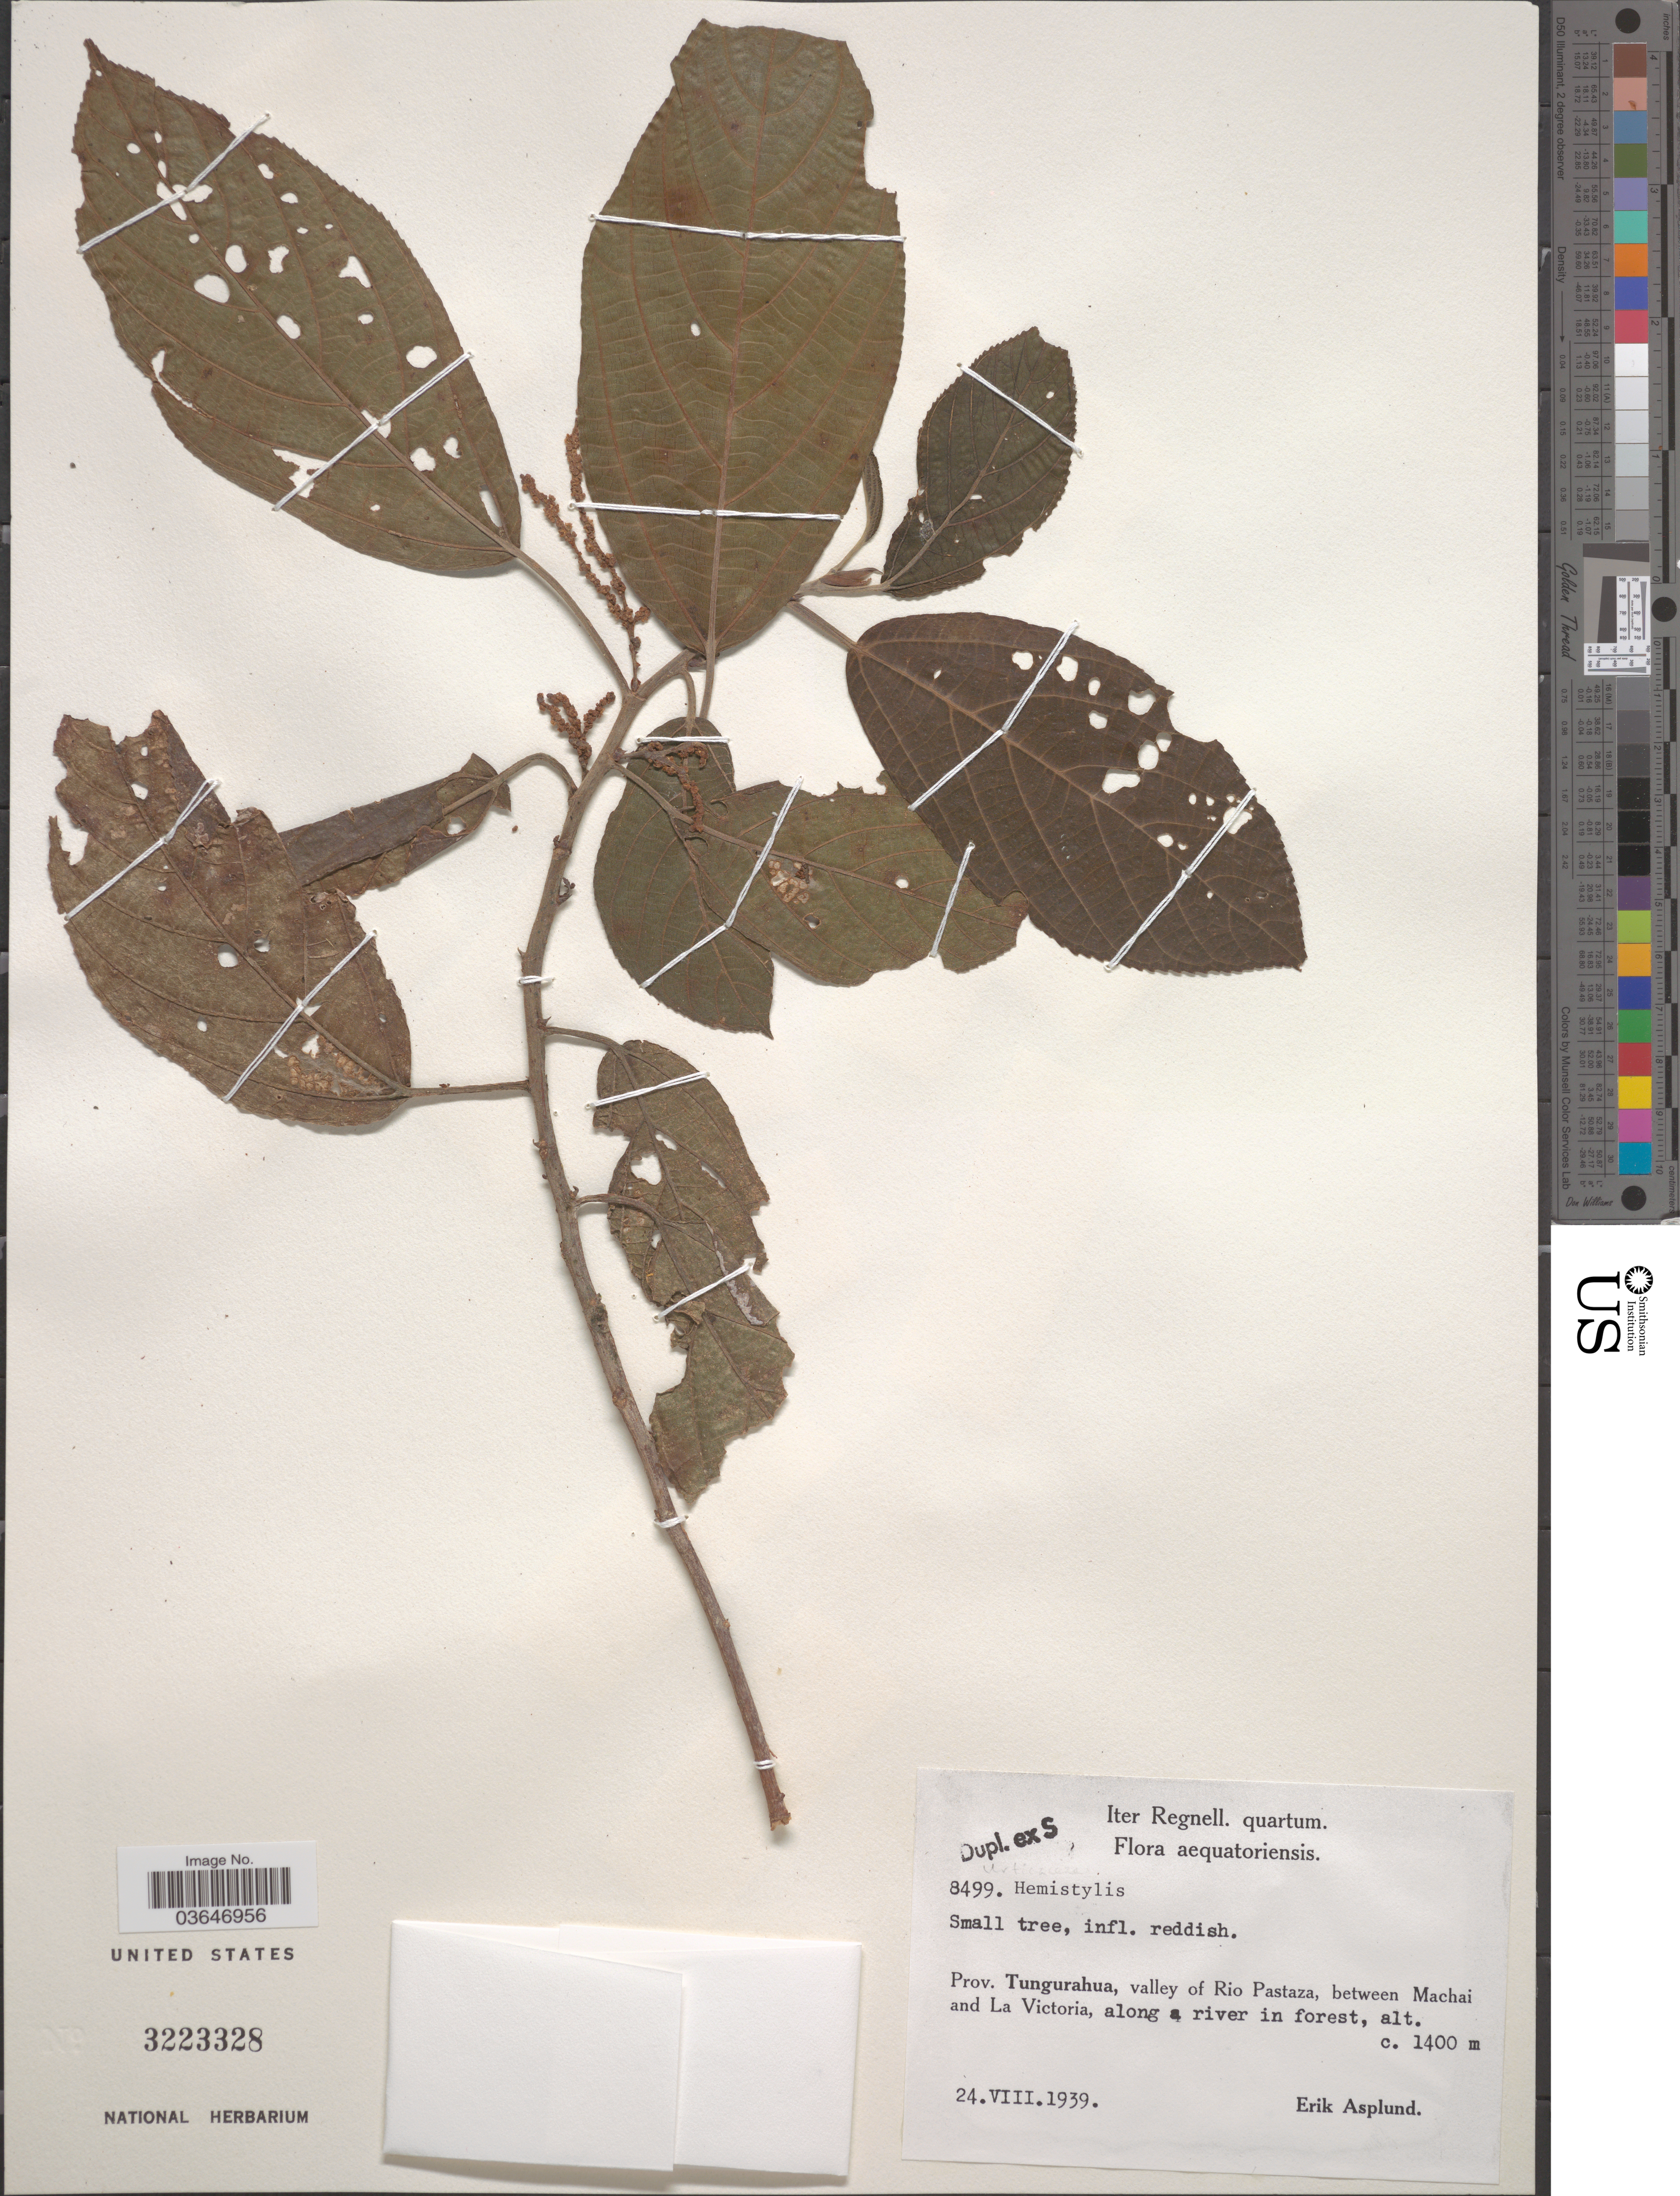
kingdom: Plantae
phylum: Tracheophyta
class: Magnoliopsida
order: Rosales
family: Urticaceae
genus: Hemistylus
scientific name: Hemistylus sp.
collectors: E. Asplund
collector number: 8499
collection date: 1939-08-24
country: Ecuador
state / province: Tungurahua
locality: Valley of Rio Pastaza, between Machai and La Victoria, along a river in forest.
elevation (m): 1400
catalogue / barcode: US 3223328